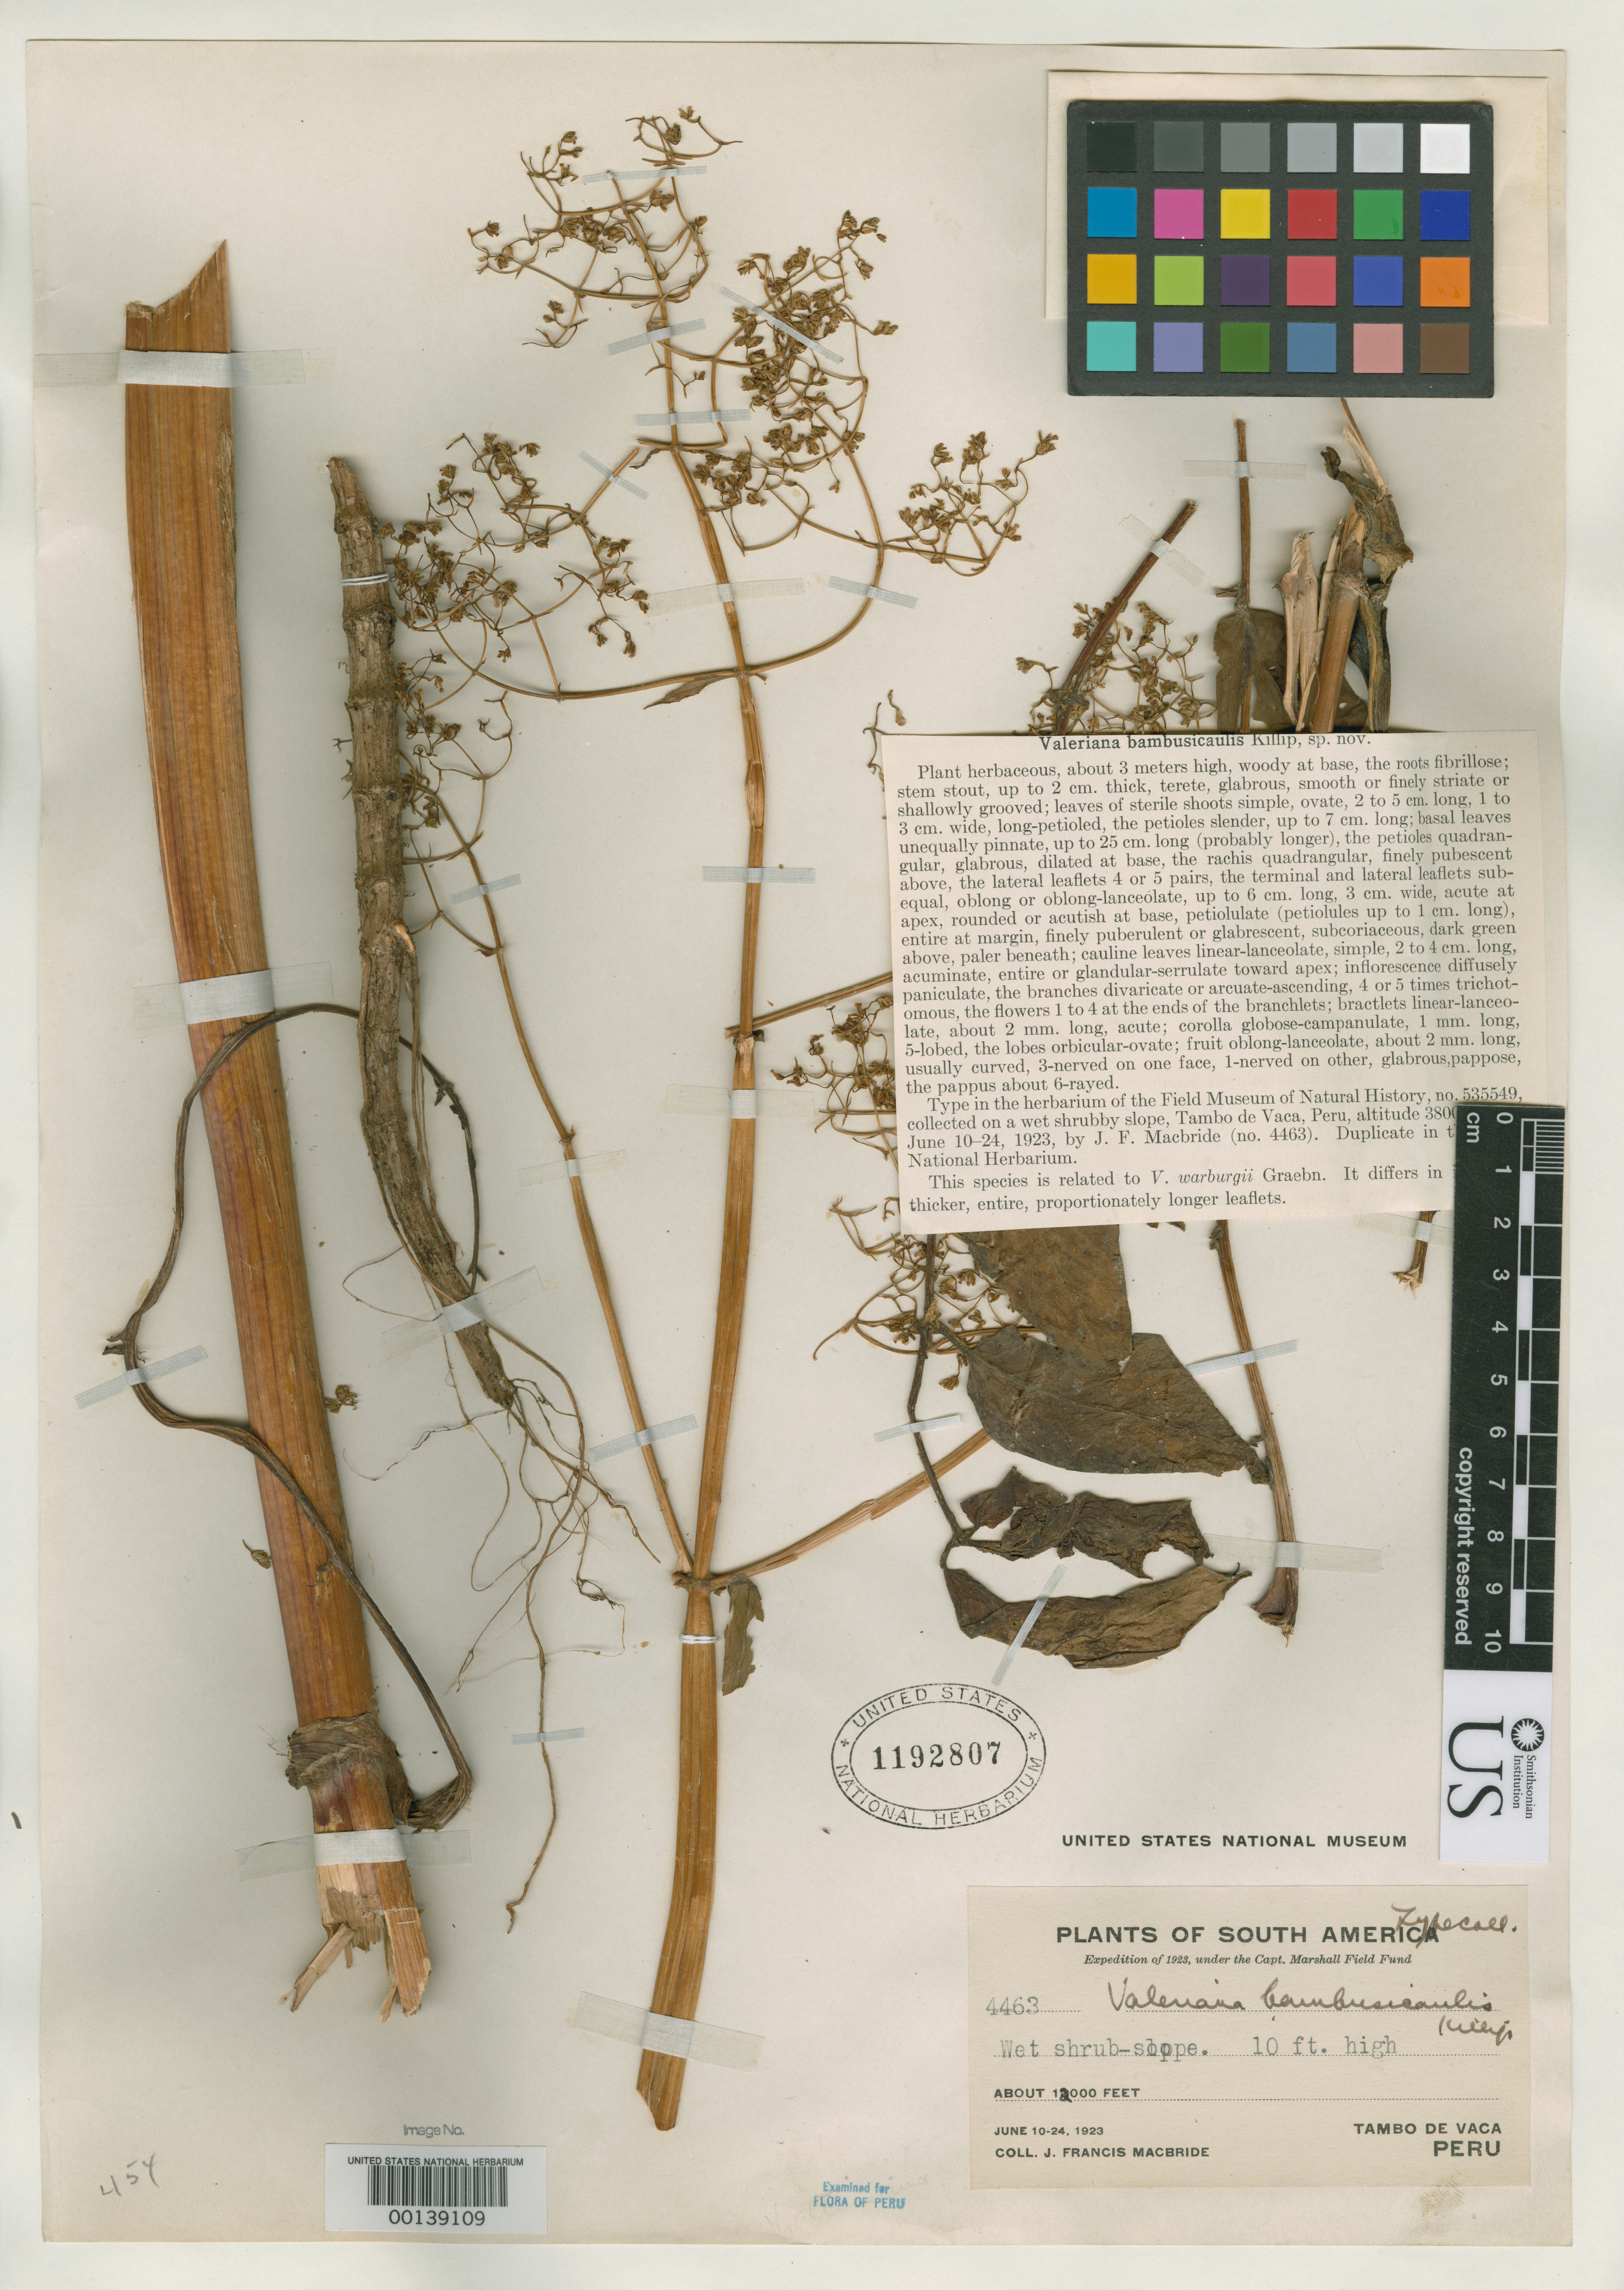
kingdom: Plantae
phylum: Tracheophyta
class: Magnoliopsida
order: Dipsacales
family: Caprifoliaceae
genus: Valeriana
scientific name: Valeriana bambusicaulis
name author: Killip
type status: Isotype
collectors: J. F. Macbride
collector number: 4463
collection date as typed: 10 Jun 1923 to 24 Jun 1923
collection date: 1923-06-10/1923-06-24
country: Peru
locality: Tambo de Vaca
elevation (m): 3800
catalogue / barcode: US 1192807